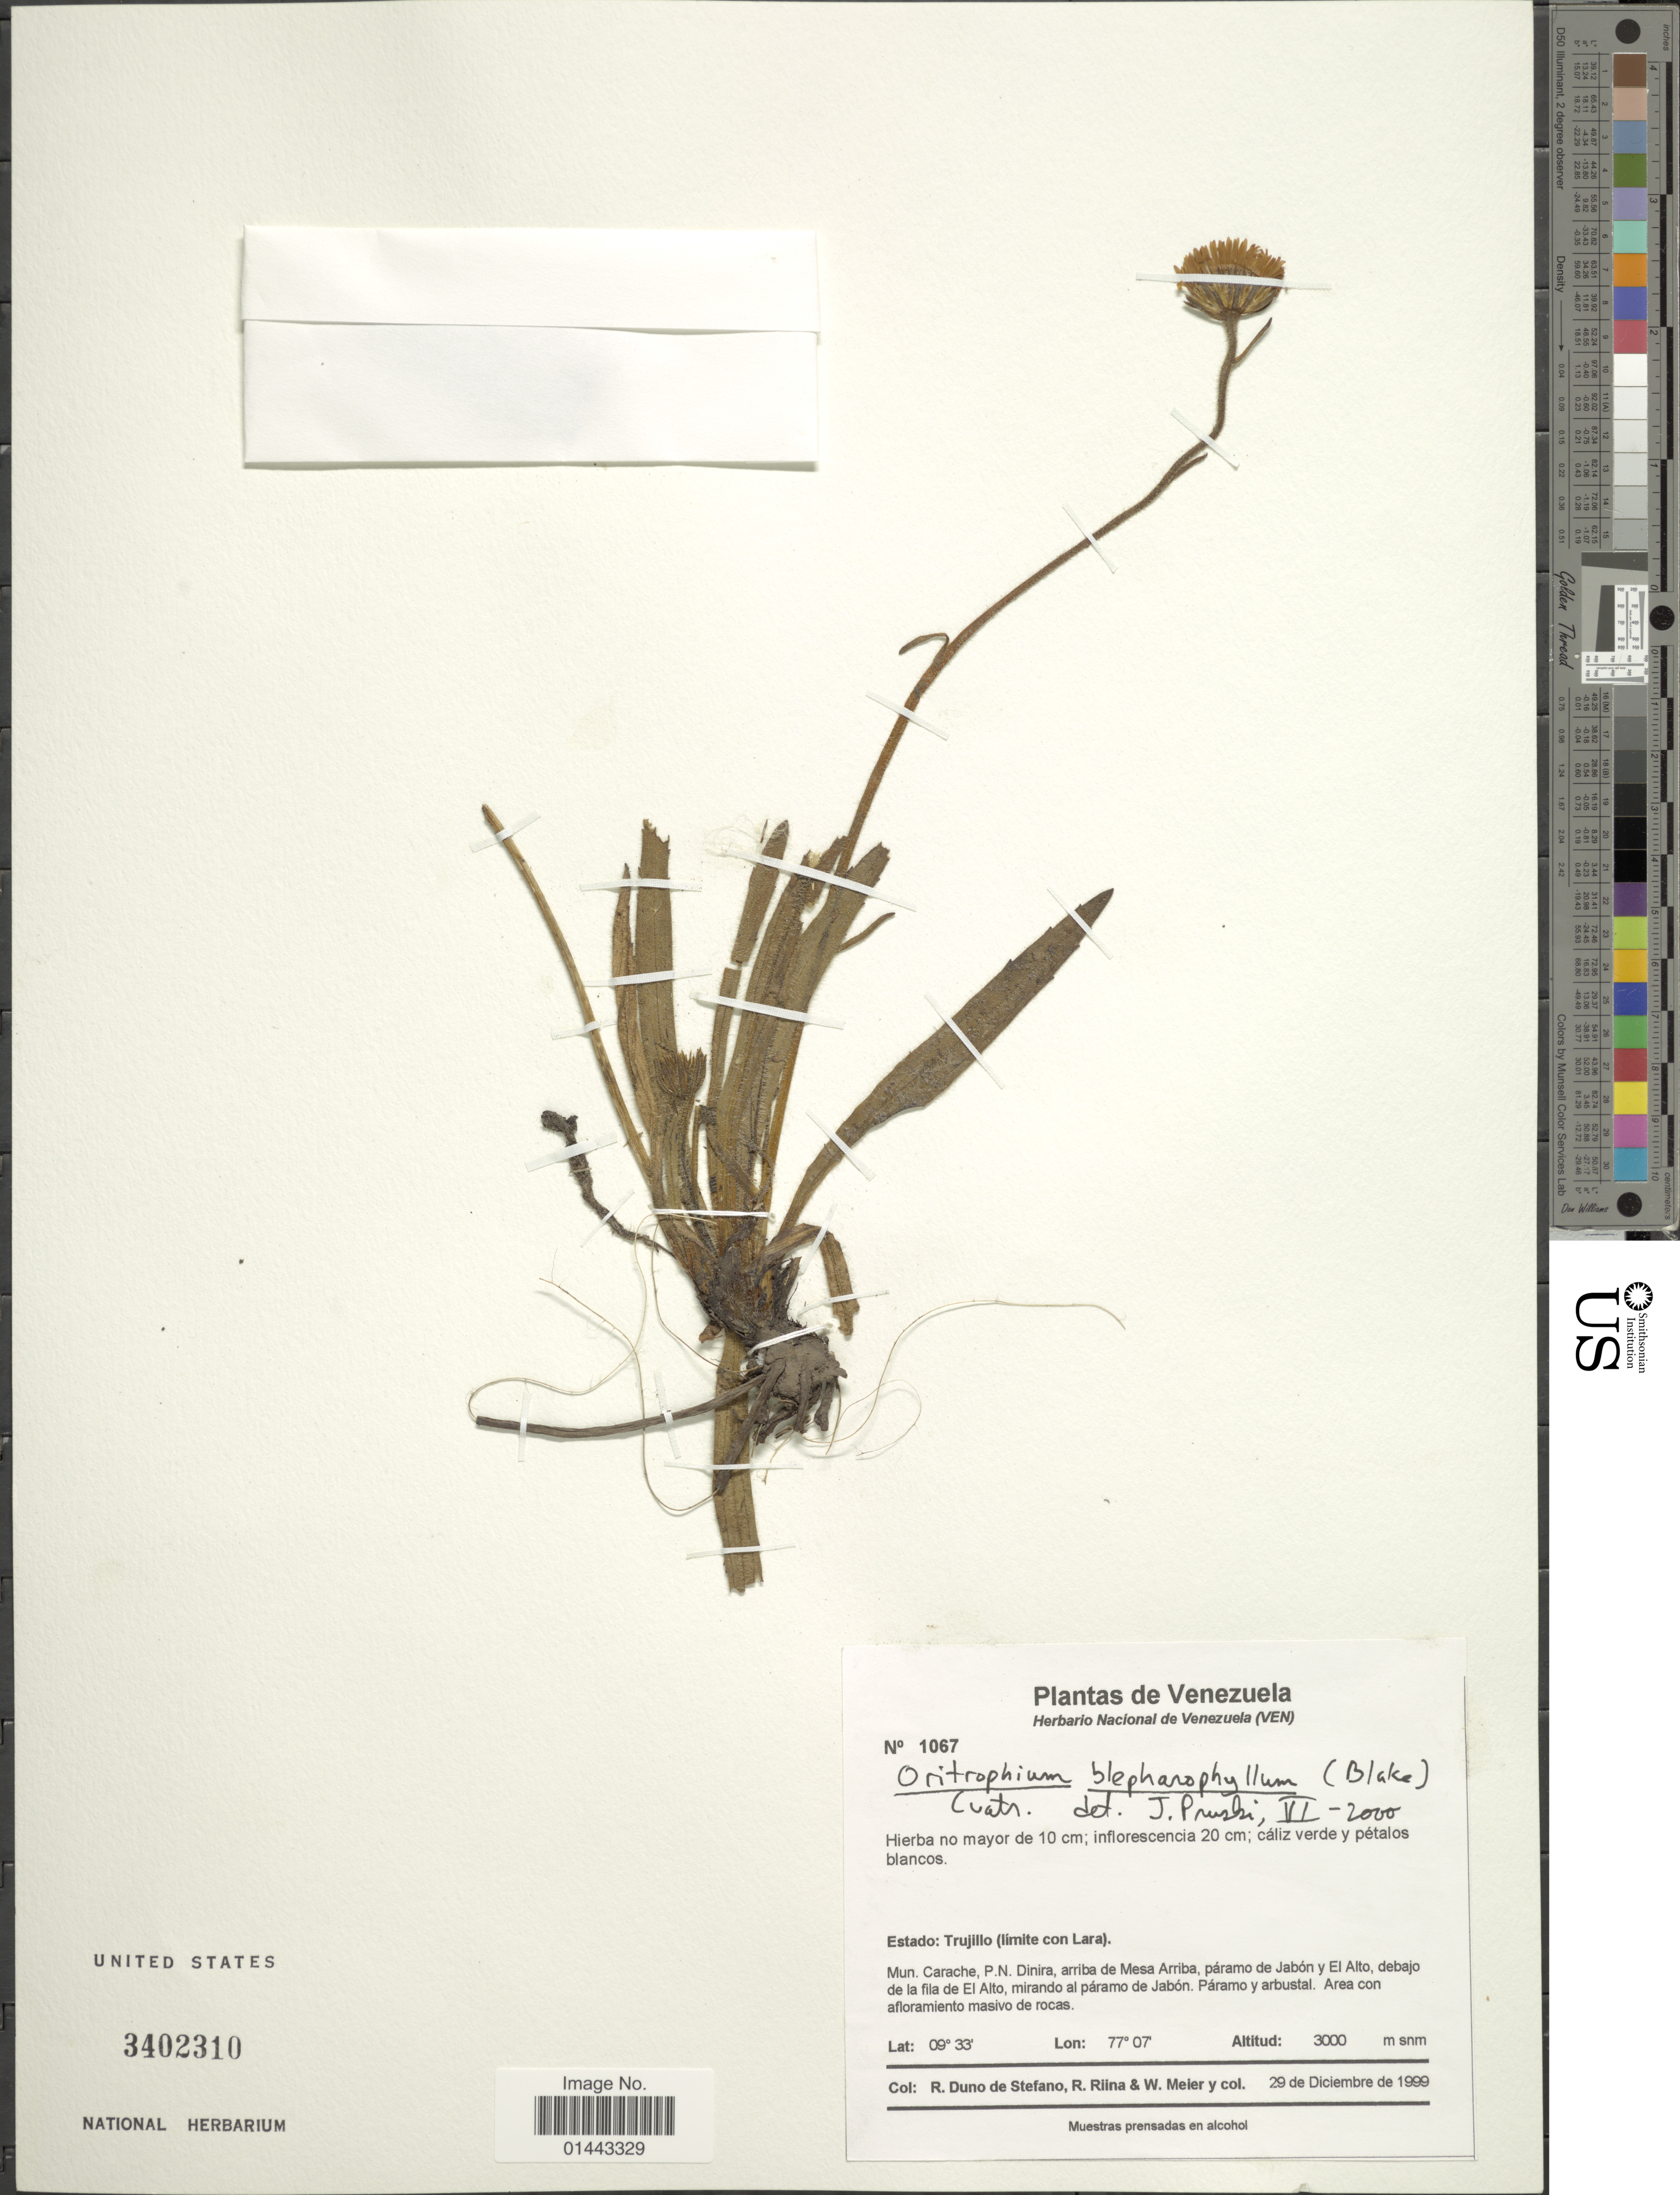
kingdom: Plantae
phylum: Tracheophyta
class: Magnoliopsida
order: Asterales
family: Asteraceae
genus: Oritrophium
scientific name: Oritrophium blepharophyllum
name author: (S.F. Blake) Cuatrec.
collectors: R. Duno de Stefano, R. Riina & W. Meier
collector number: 1067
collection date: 1999-12-29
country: Venezuela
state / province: Trujillo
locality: (limite con Lara) Mun. Carache, P.N. Dinira, arriba de Mesa Arriba, paramo de Jabon y El Alto, debajo de la fila de El Alto, mirando al paramo de Jabon.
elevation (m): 3000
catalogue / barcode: US 3402310